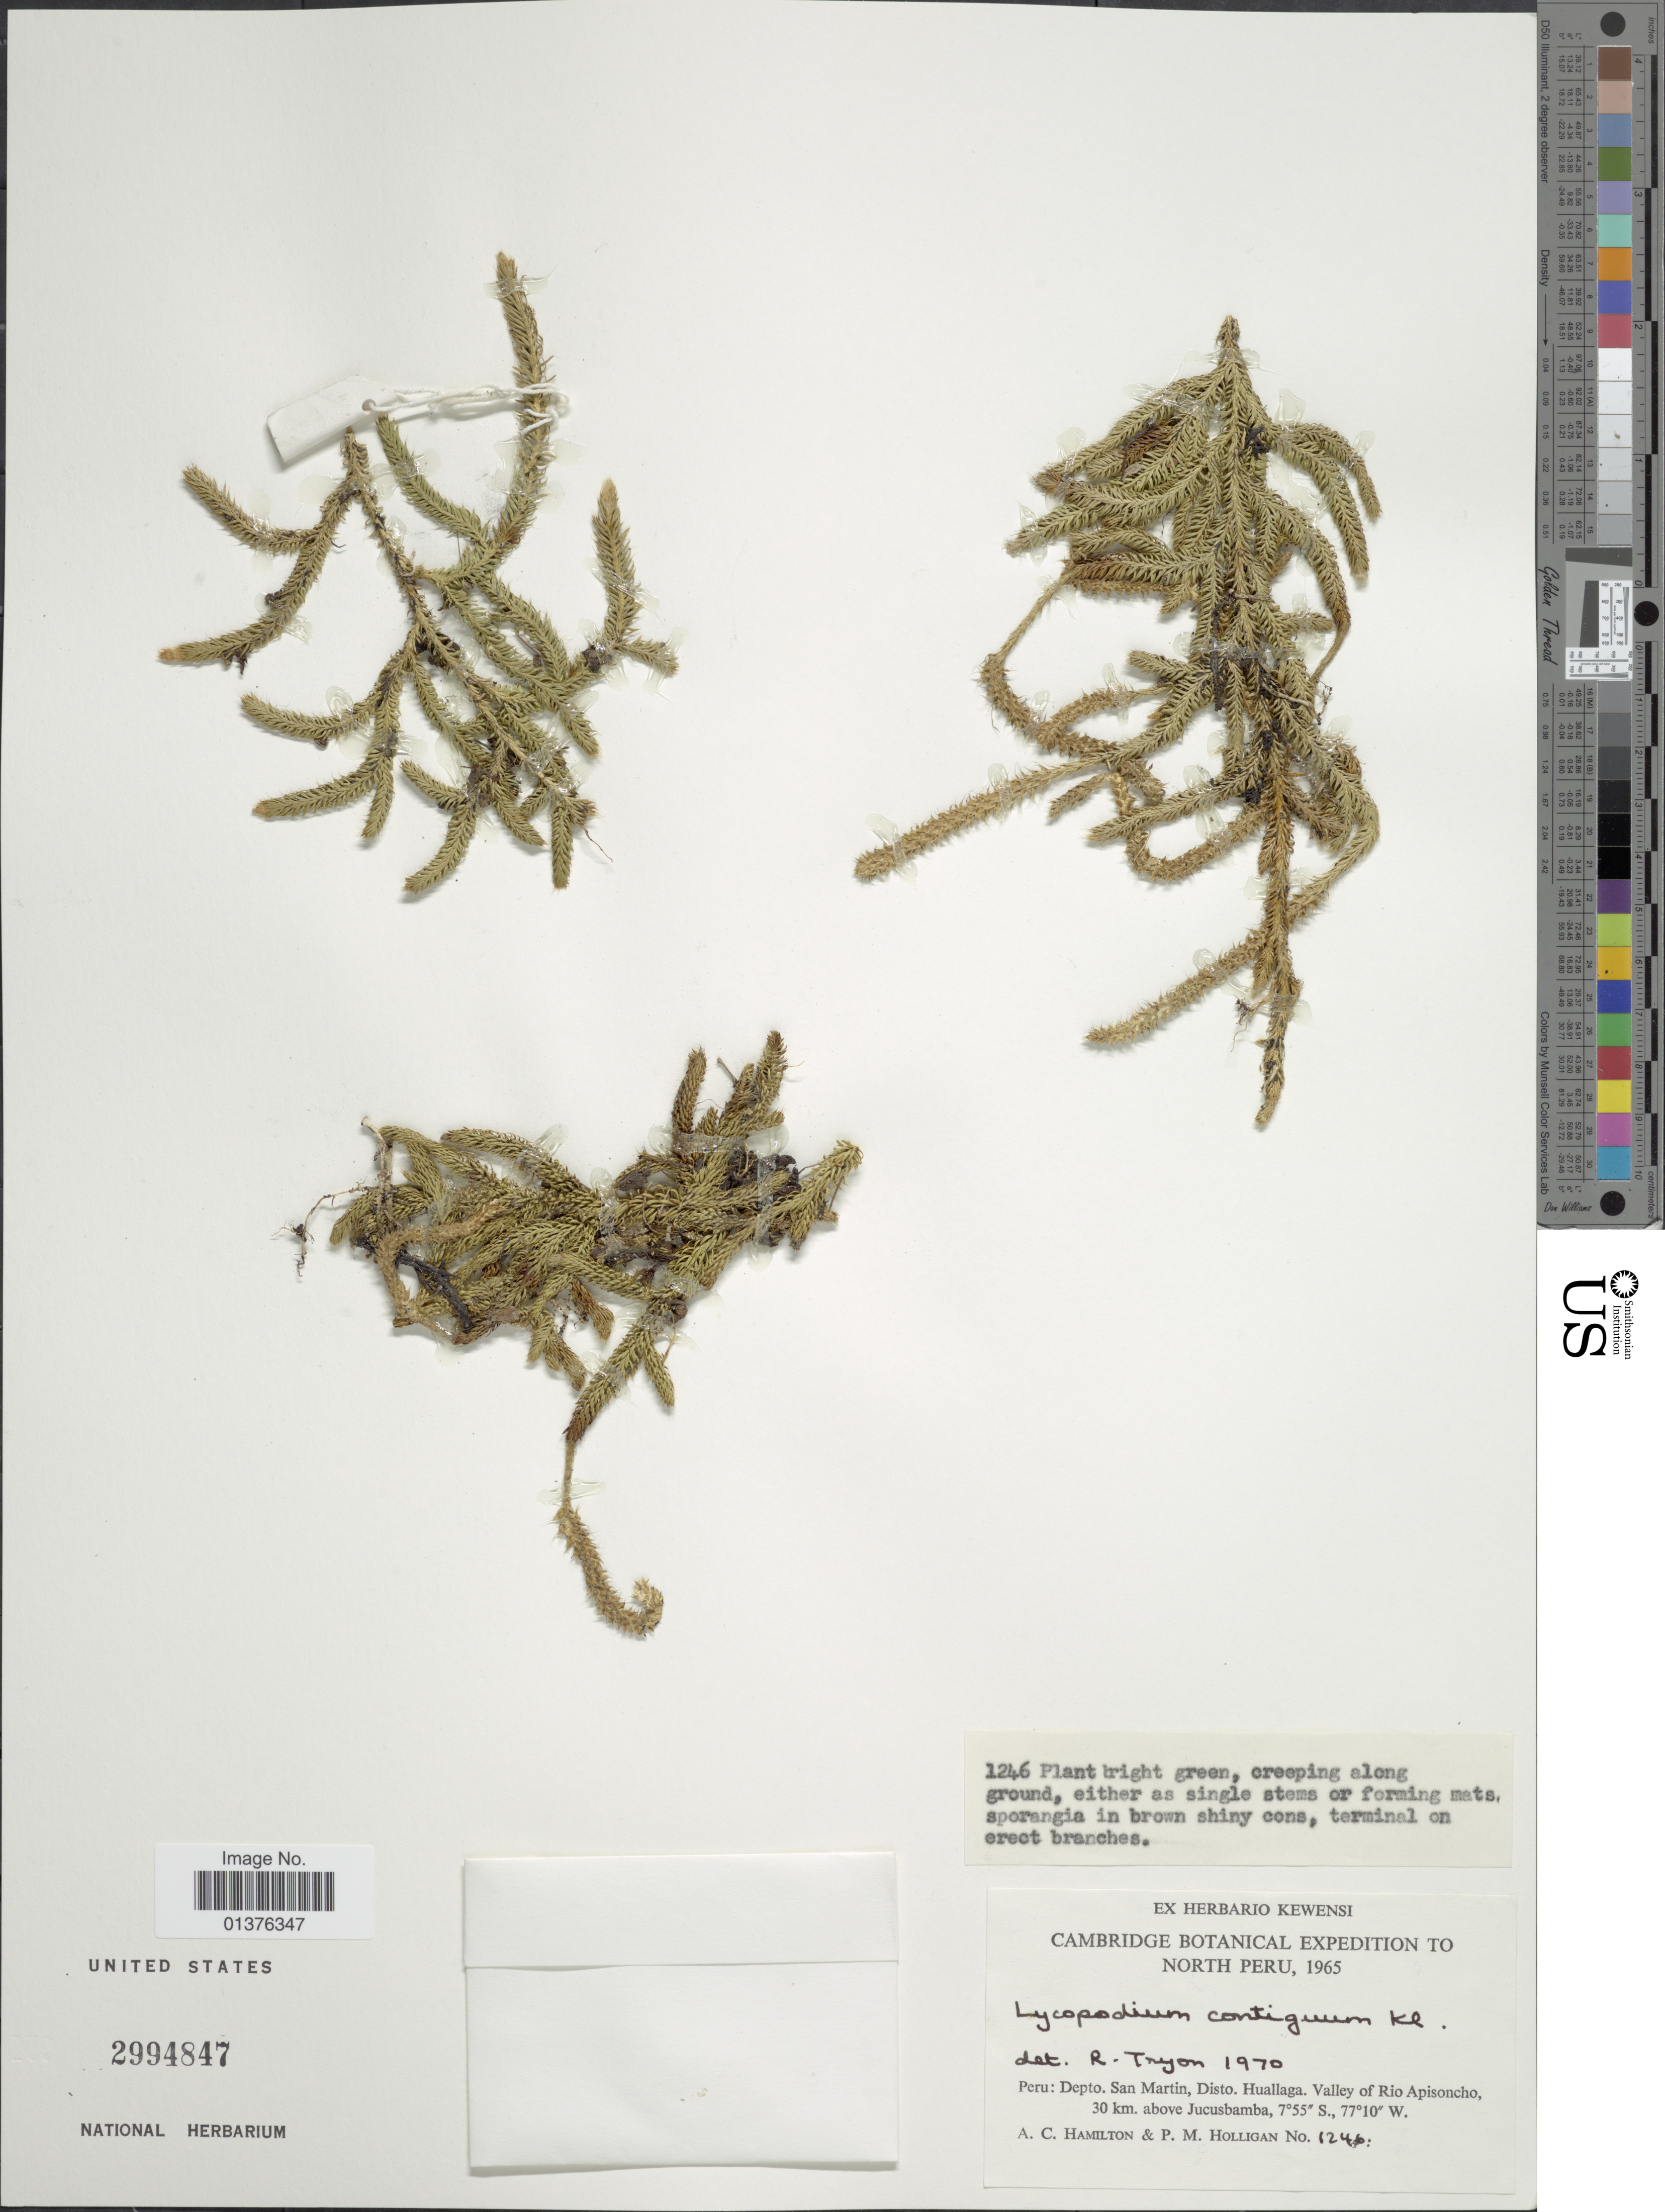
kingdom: Plantae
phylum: Tracheophyta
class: Lycopodiopsida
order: Lycopodiales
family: Lycopodiaceae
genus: Lycopodium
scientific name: Lycopodium clavatum subsp. contiguum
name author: (Klotzsch) B. Øllg.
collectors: A. Hamilton & P. Holligan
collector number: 1246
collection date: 1965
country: Peru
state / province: San Martín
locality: Disto Huallaga, Valley of Rio Aposoncho, 30km above Jucusbamba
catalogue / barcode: US 2994847